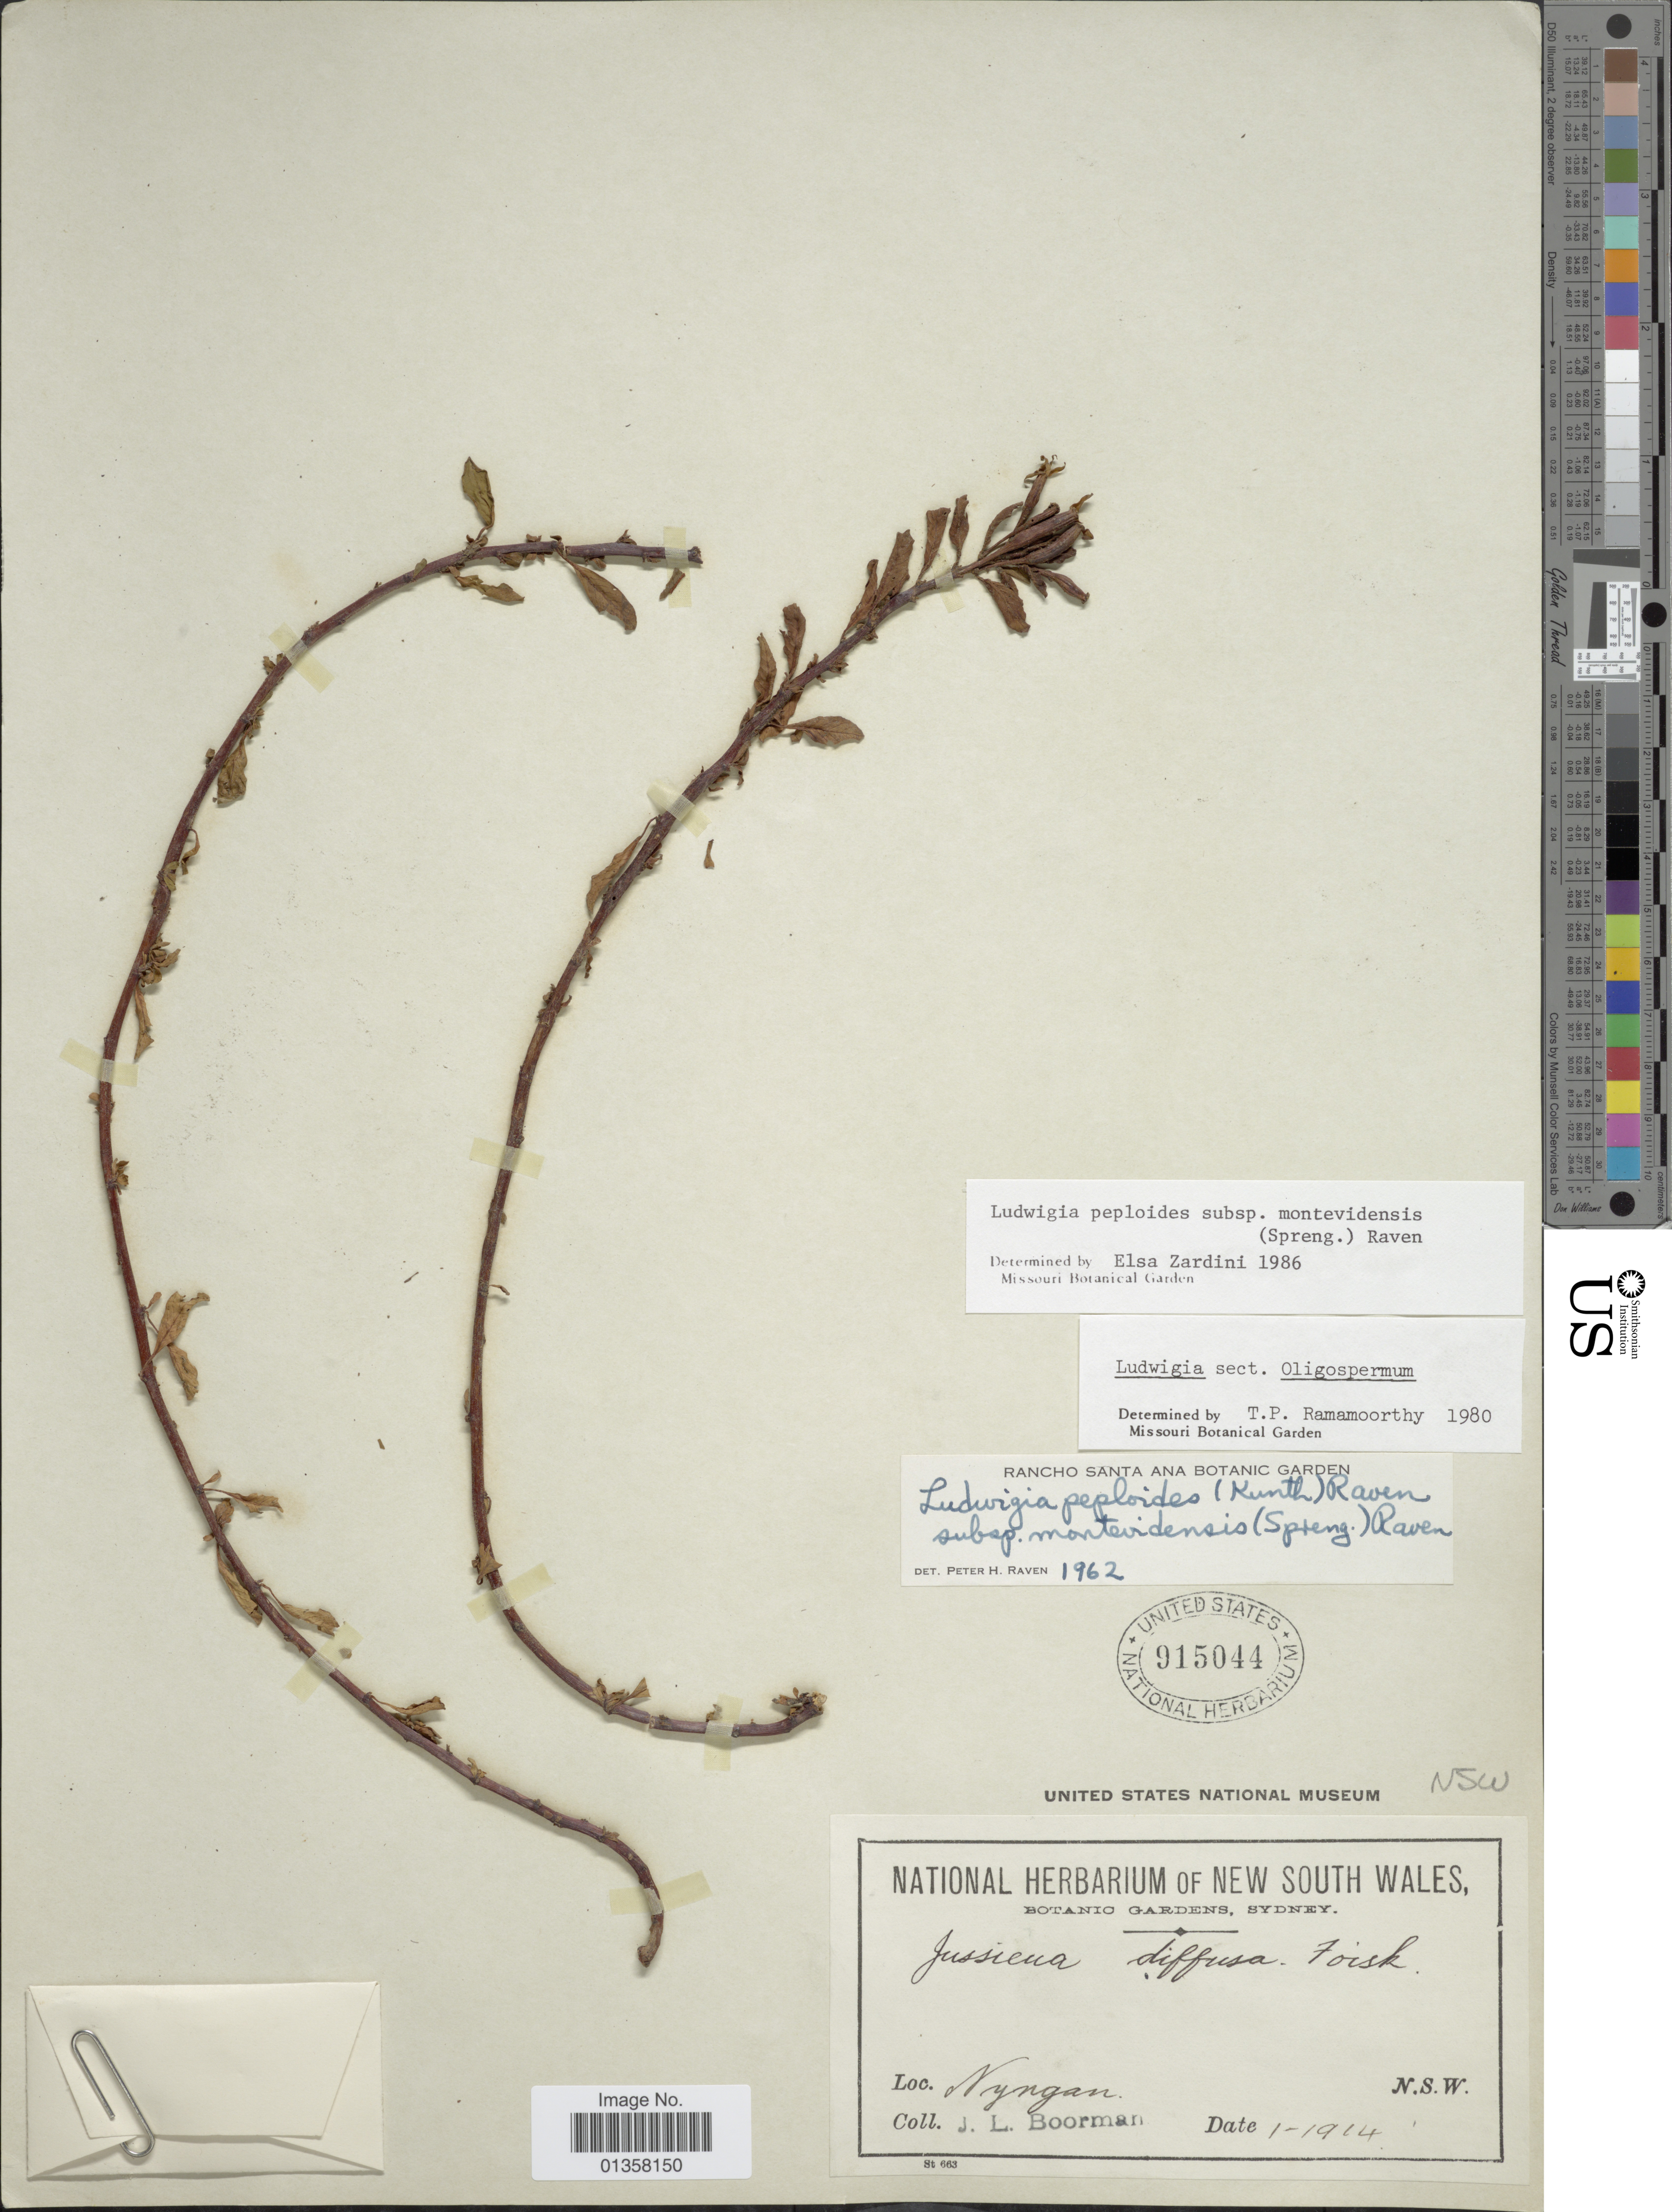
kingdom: Plantae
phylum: Tracheophyta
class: Magnoliopsida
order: Myrtales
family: Onagraceae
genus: Ludwigia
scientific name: Ludwigia peploides subsp. montevidensis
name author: (Spreng.) P.H. Raven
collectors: J. Boorman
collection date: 1914-01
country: Australia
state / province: New South Wales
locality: Nyngan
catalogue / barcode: US 915044